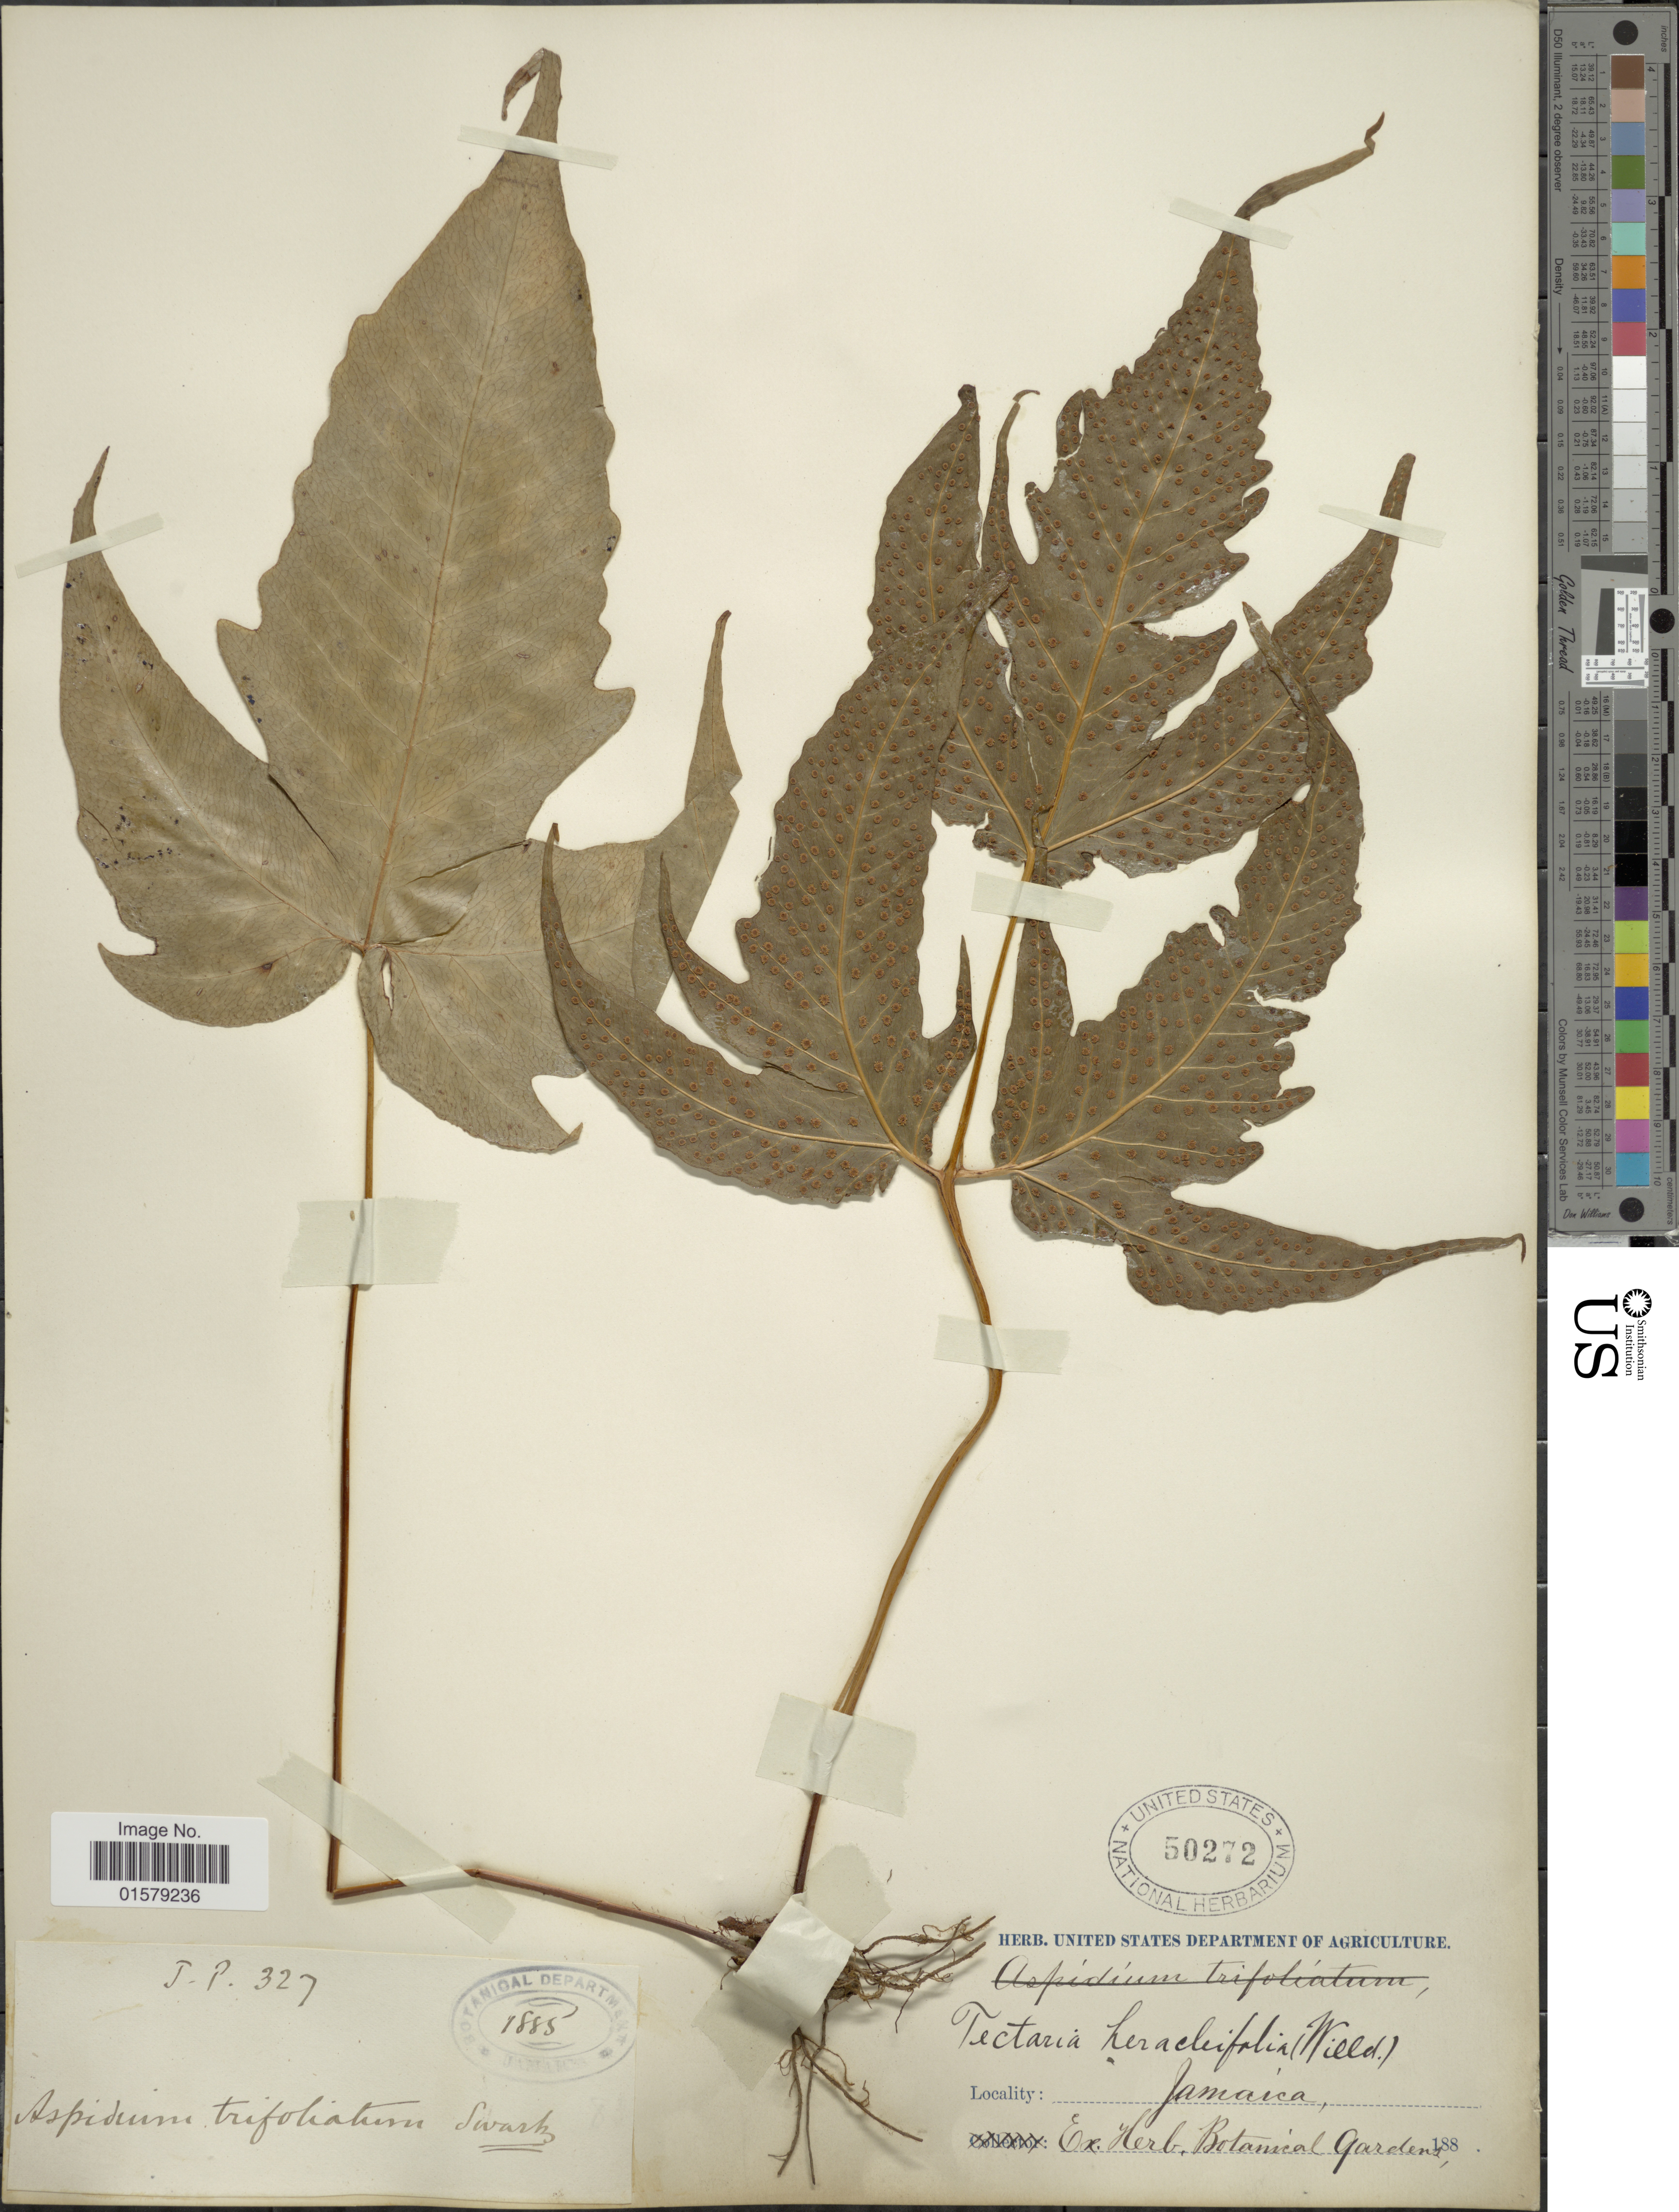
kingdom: Plantae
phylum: Tracheophyta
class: Polypodiopsida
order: Polypodiales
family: Tectariaceae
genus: Tectaria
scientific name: Tectaria heracleifolia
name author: (Willd.) Underw.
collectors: J. P.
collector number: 327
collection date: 1885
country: Jamaica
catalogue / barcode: US 50272